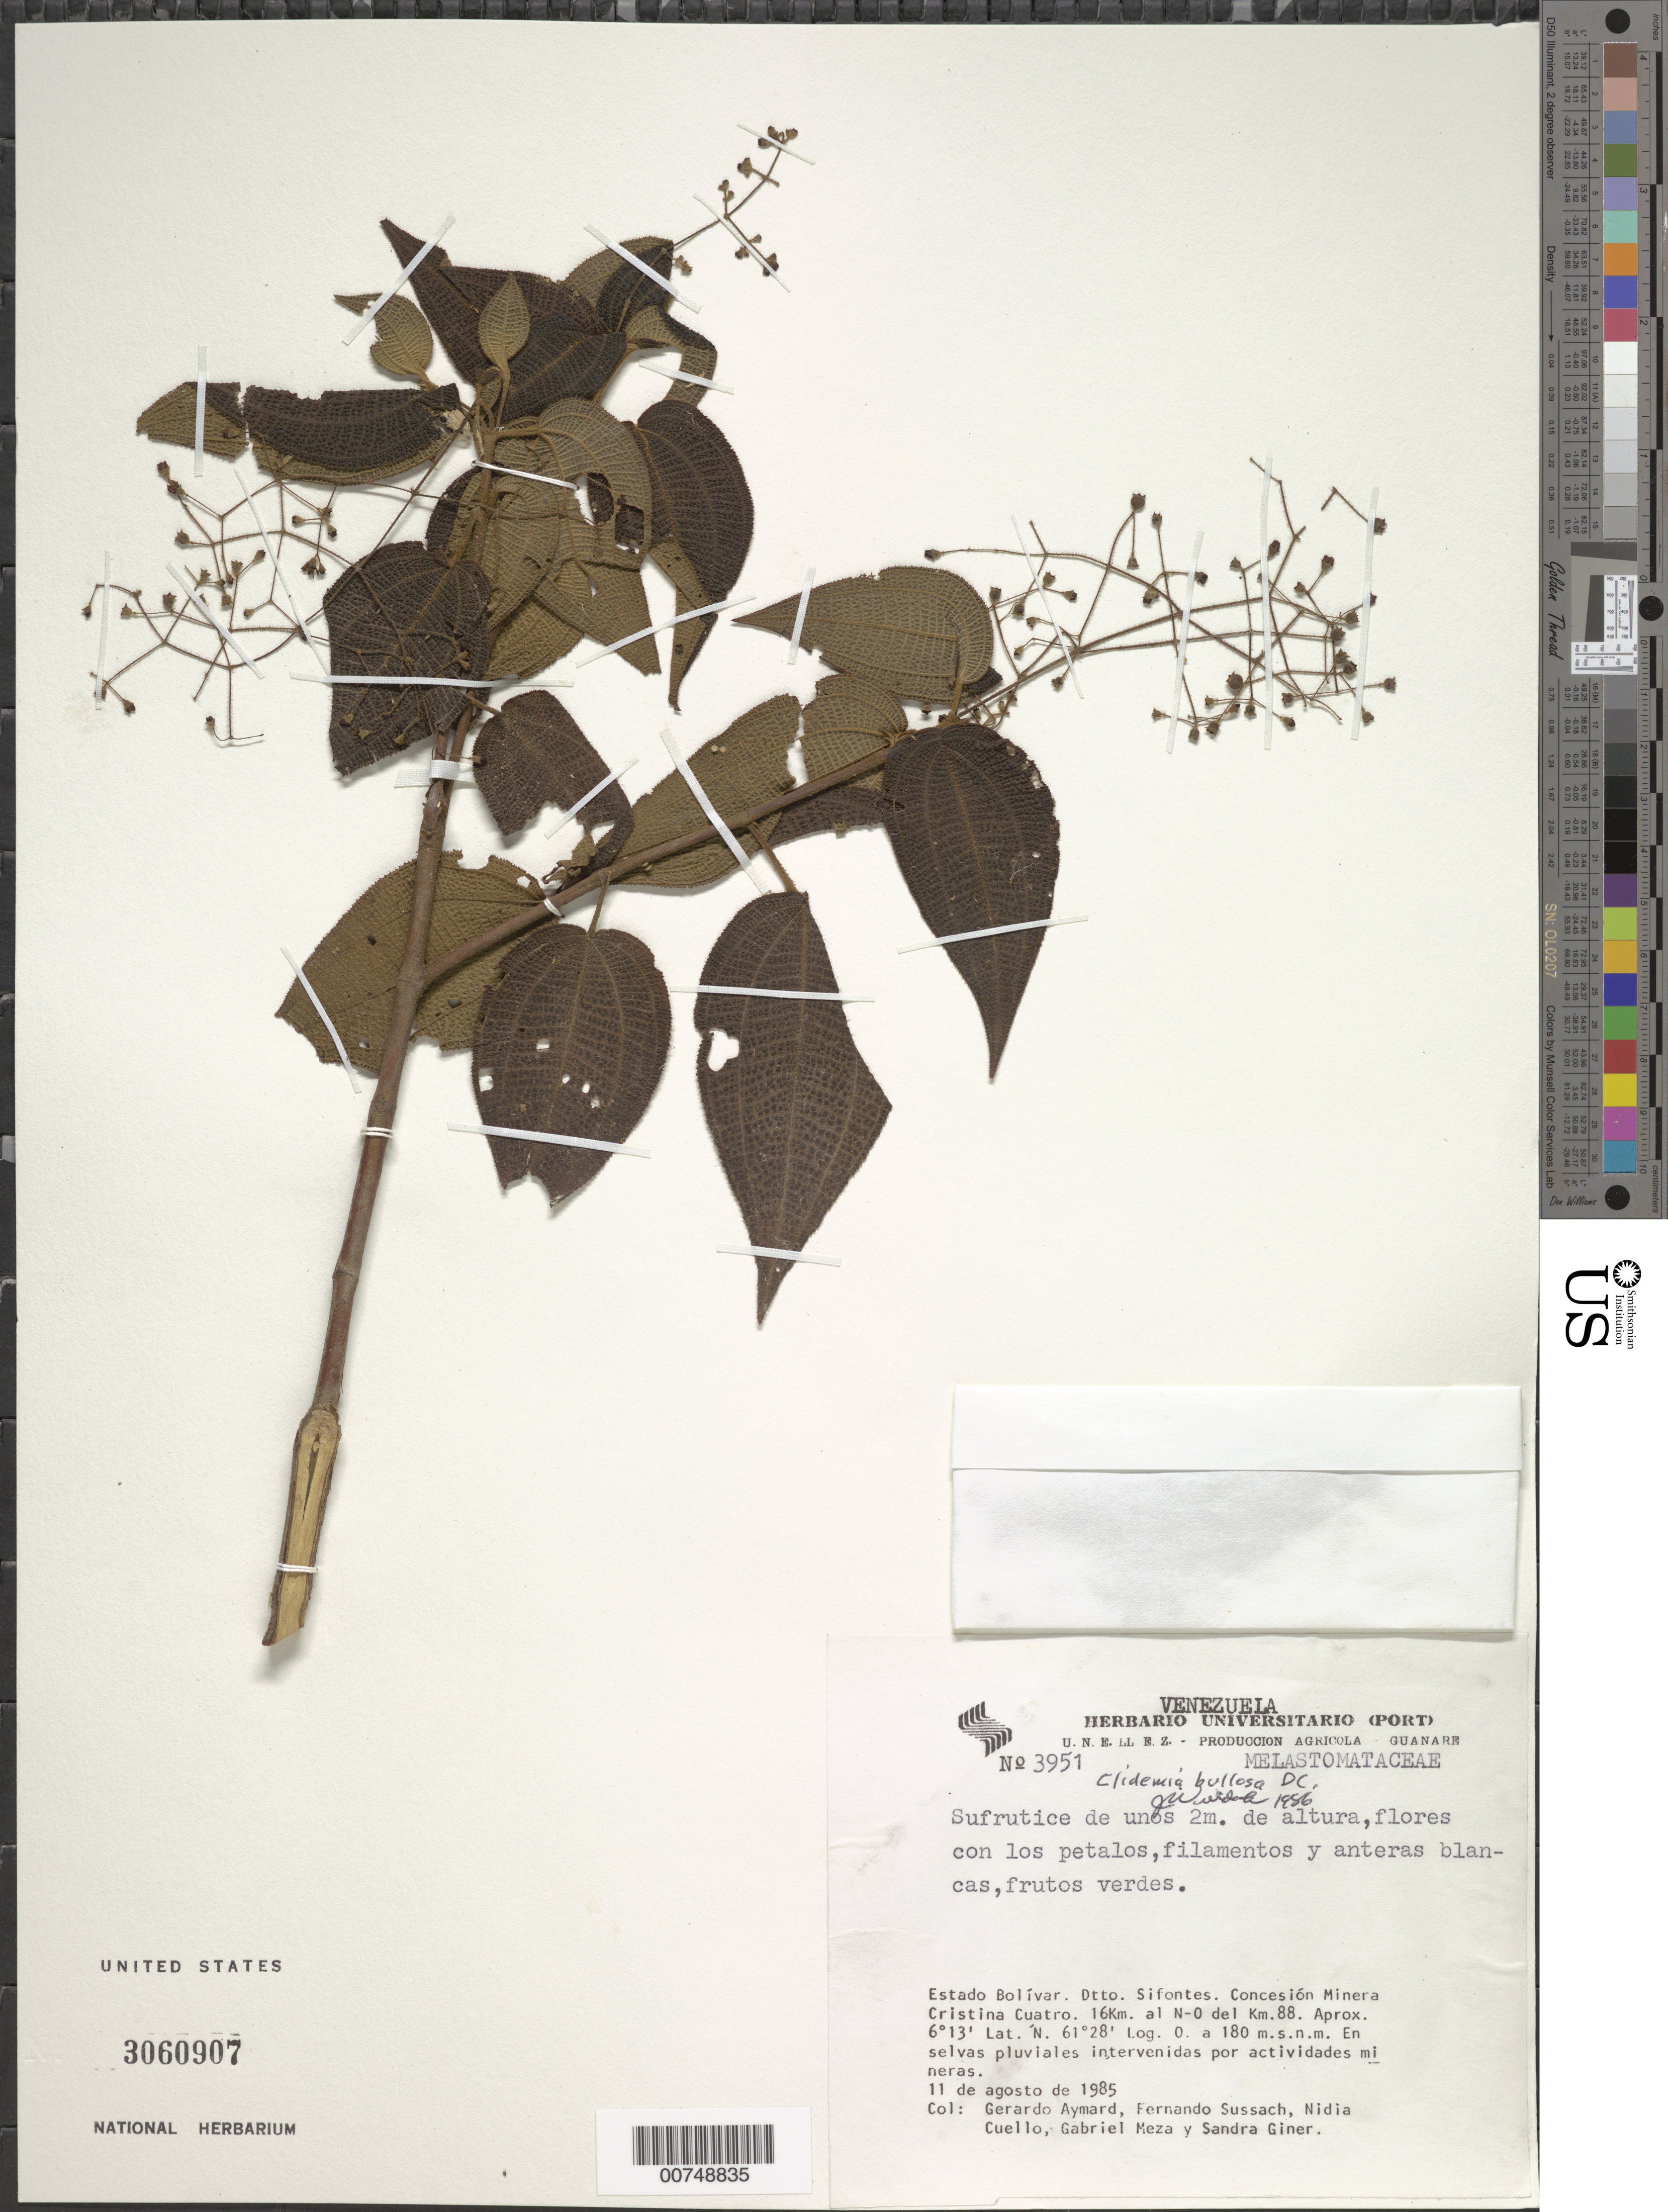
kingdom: Plantae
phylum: Tracheophyta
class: Magnoliopsida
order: Myrtales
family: Melastomataceae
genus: Clidemia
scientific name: Clidemia bullosa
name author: DC.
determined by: Wurdack, John J., (US), US (UNITED STATES)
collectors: G. A. Aymard, N. L. Cuello, G. Meza & S. Giner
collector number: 3951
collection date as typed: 11-Aug-85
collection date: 1985-08-11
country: Venezuela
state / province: Bolívar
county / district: Sifontes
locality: Concesión Minera Cristina Cuatro; 16 km al NO del km 88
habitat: Rainforest; in mining area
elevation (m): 180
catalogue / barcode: US 3060907